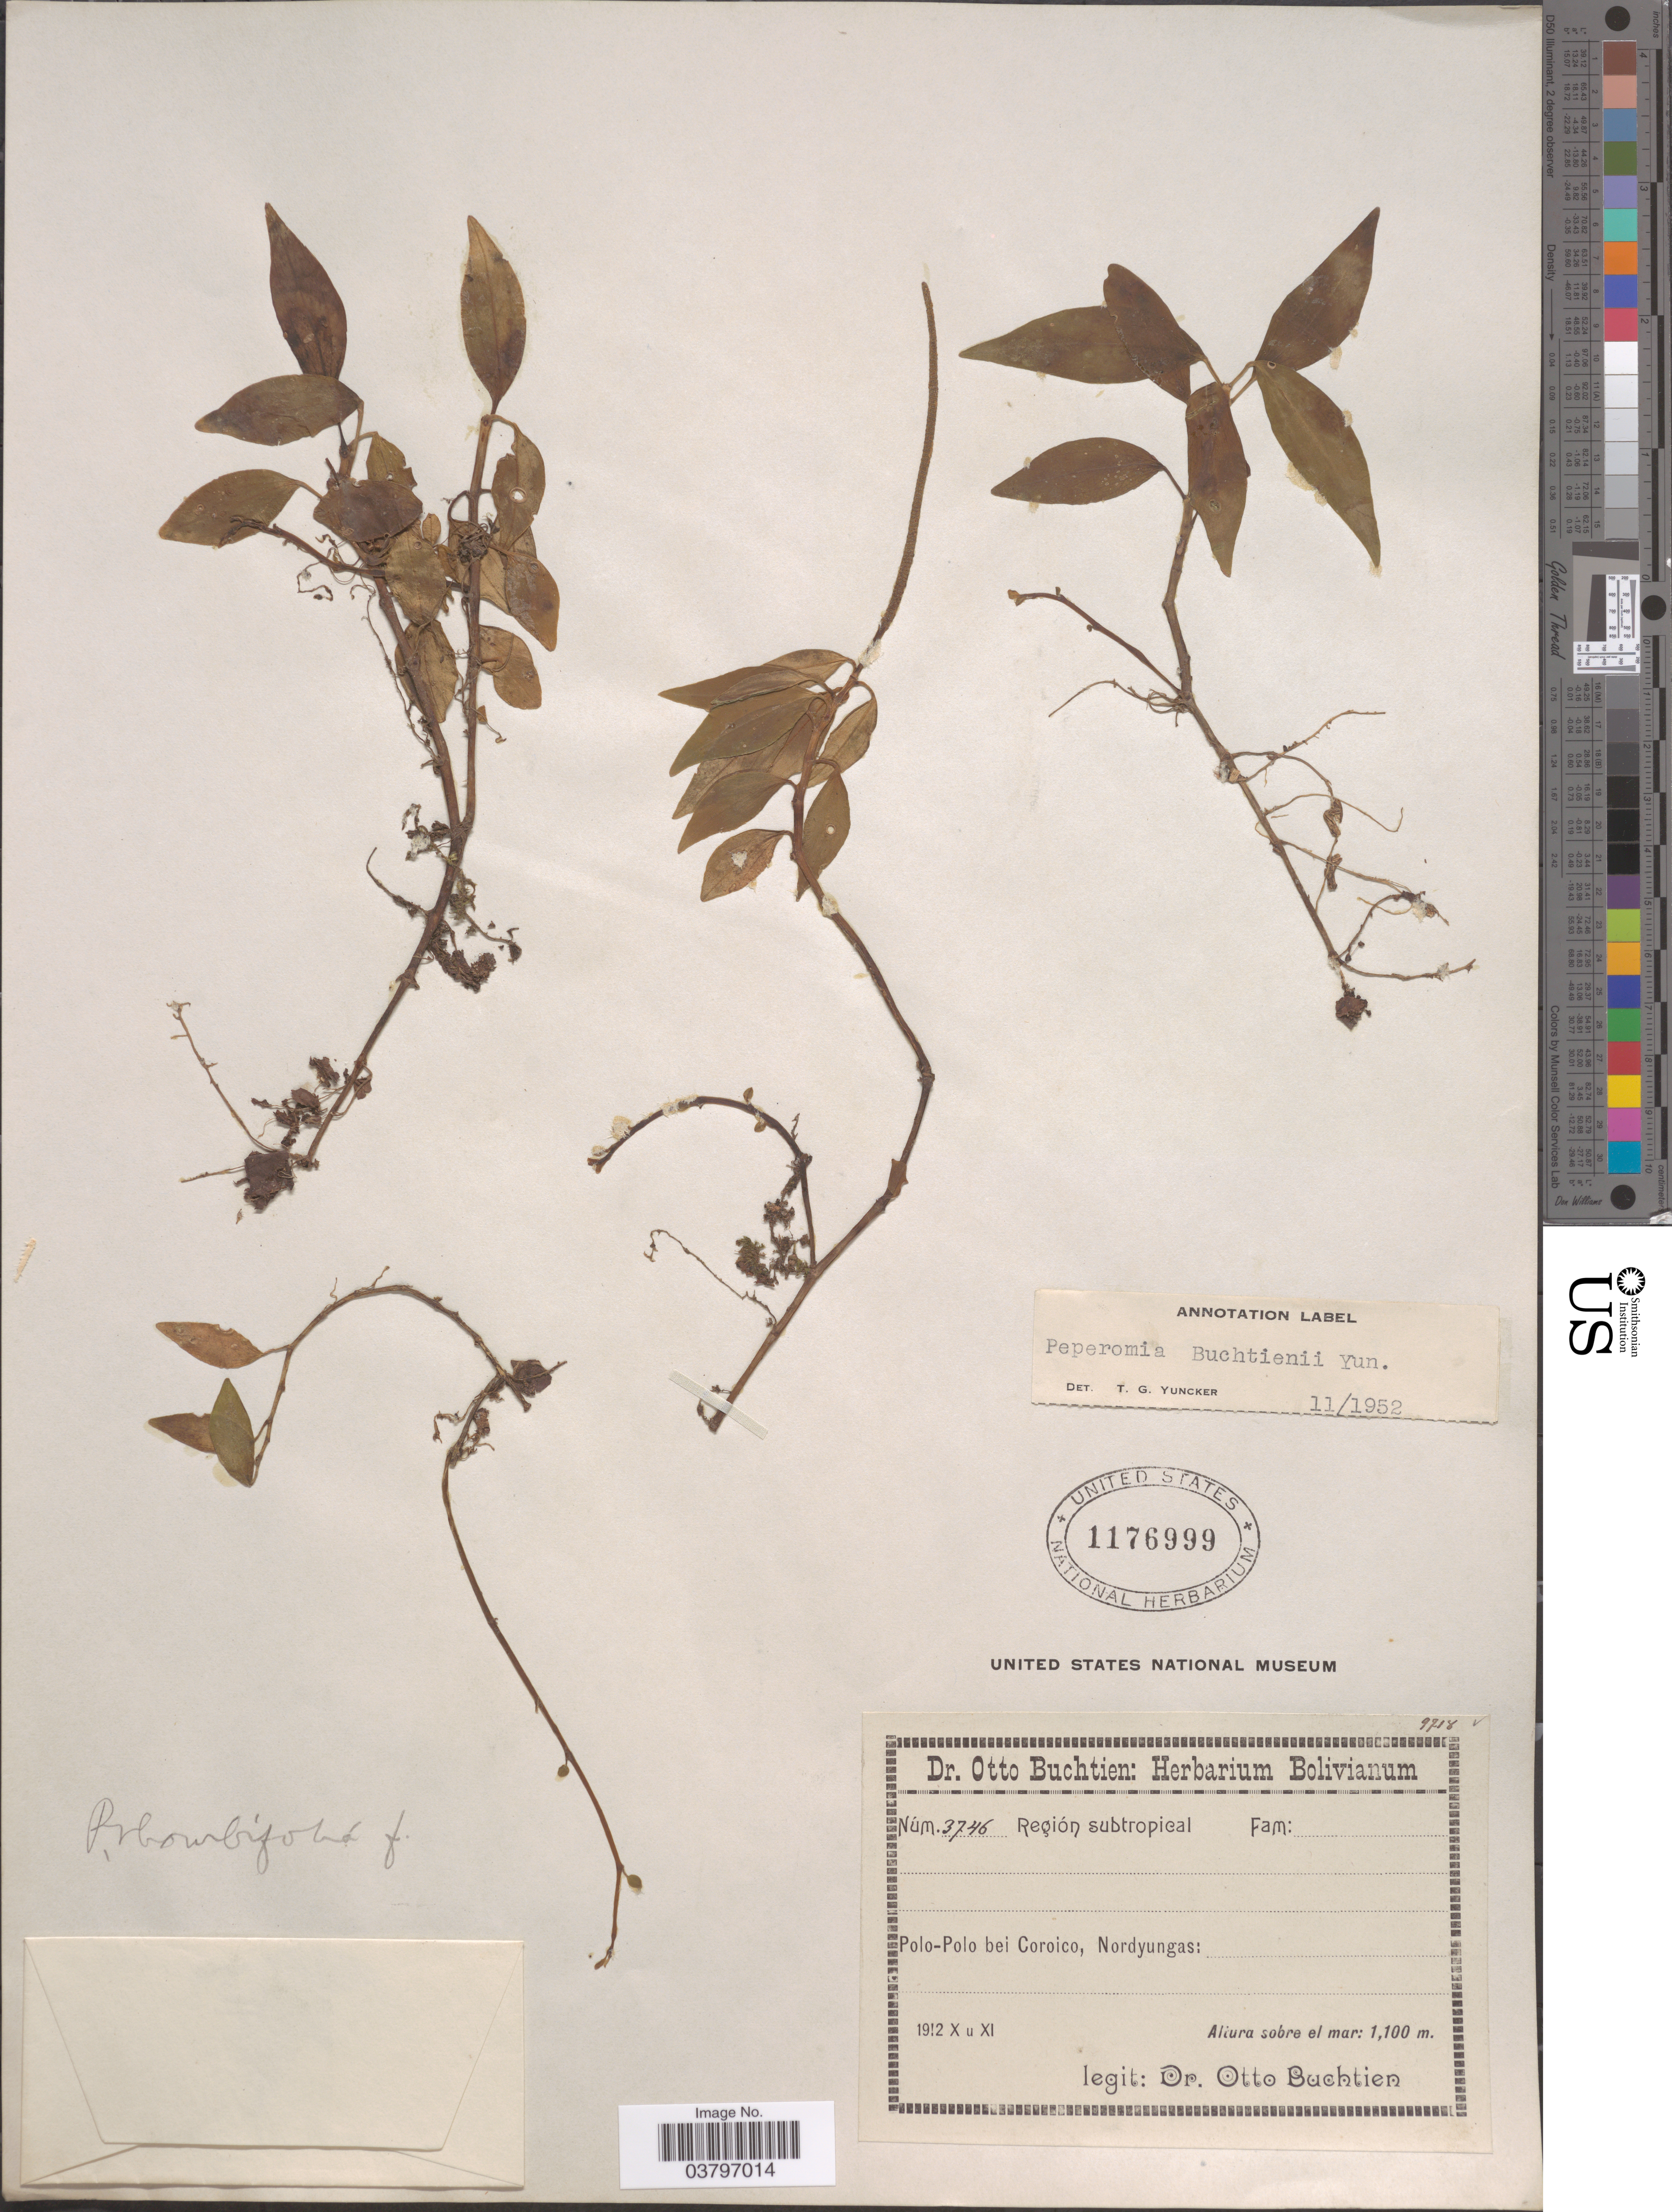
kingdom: Plantae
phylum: Tracheophyta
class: Magnoliopsida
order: Piperales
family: Piperaceae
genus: Peperomia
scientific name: Peperomia buchtienii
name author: Yunck.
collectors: O. Buchtien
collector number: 3746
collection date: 1912-10/1912-11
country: Bolivia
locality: Región subtropical. Polo-Polo bei Coroico, Nordyungas.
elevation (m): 1100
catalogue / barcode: US 1176999